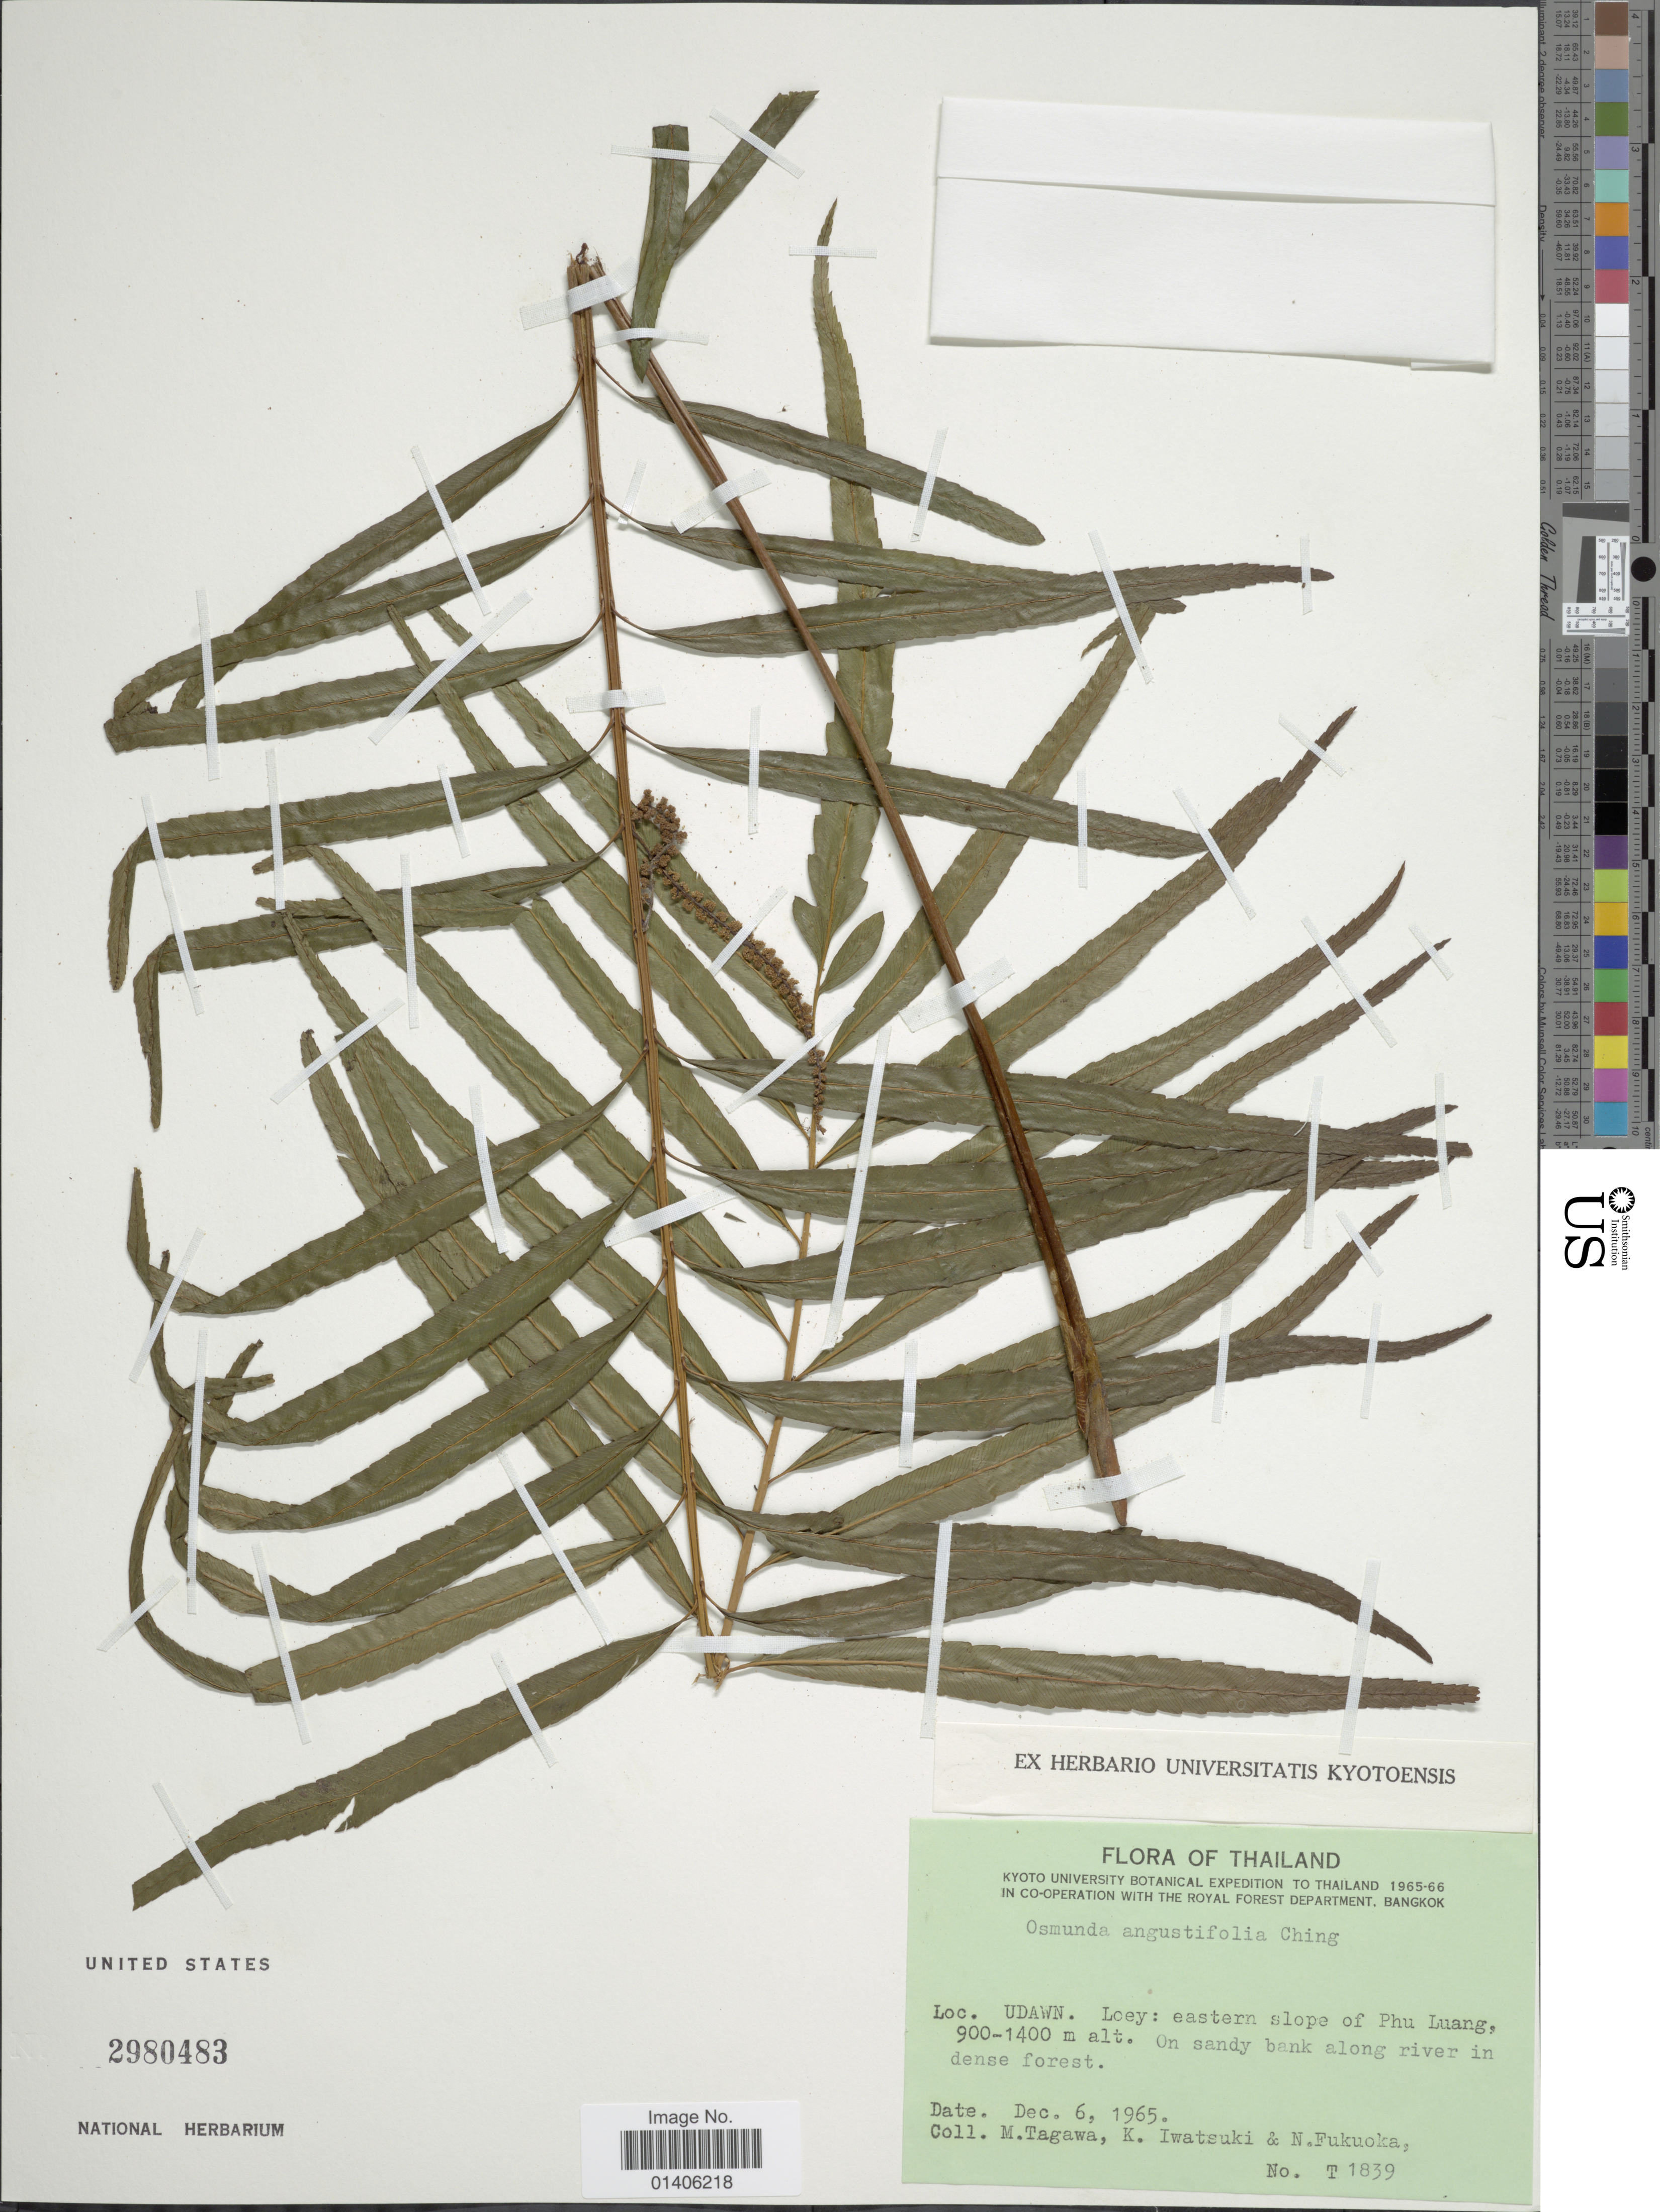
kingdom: Plantae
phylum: Tracheophyta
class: Polypodiopsida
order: Osmundales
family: Osmundaceae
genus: Osmunda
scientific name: Osmunda bromeliifolia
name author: (C. Presl) Copel.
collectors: M. Tagawa, K. Iwatsuki & N. Fukuoka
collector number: T 1839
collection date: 1965-12-06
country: Thailand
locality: Udawn, Loey: eastern slope of Phu Luang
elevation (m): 900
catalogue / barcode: US 2980483